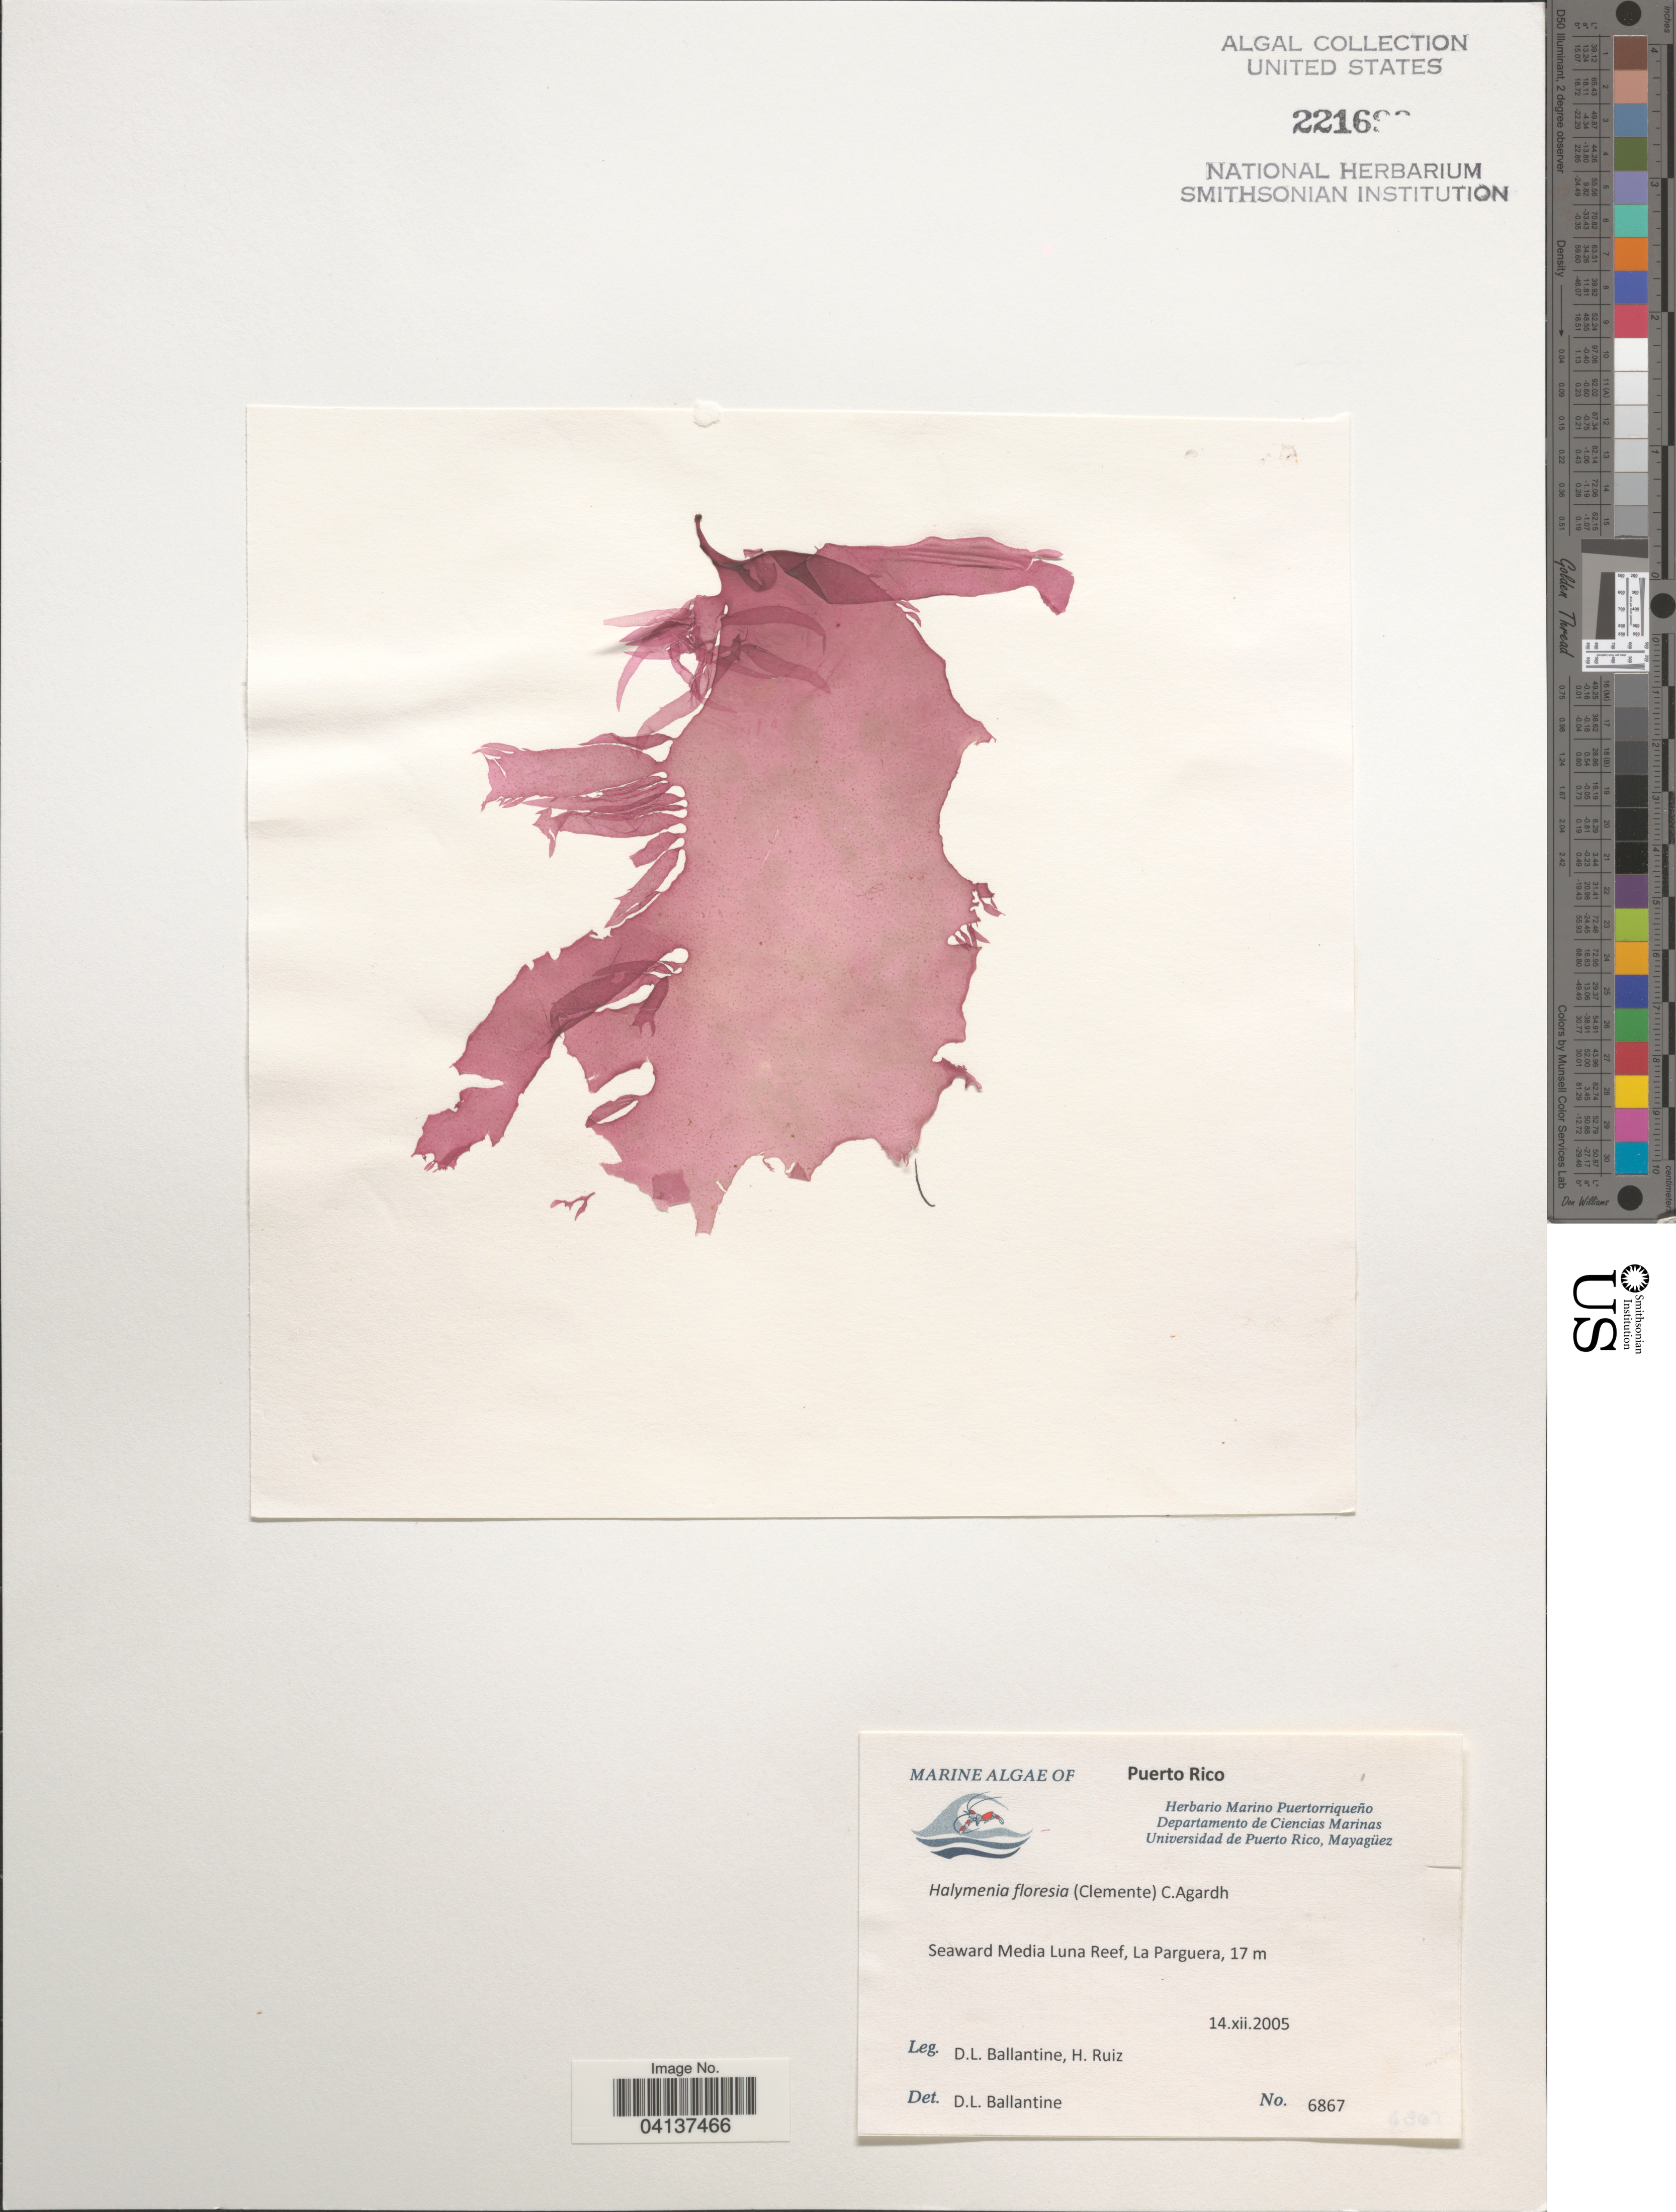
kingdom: Plantae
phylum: Rhodophyta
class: Florideophyceae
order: Halymeniales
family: Halymeniaceae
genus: Halymenia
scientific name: Halymenia floresii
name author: (Clemente) C. Agardh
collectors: D.L. Ballantine & H. Ruiz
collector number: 6867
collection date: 2005-12-14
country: Puerto Rico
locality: Seaward Media Luna Reef, La Parguera.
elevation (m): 17